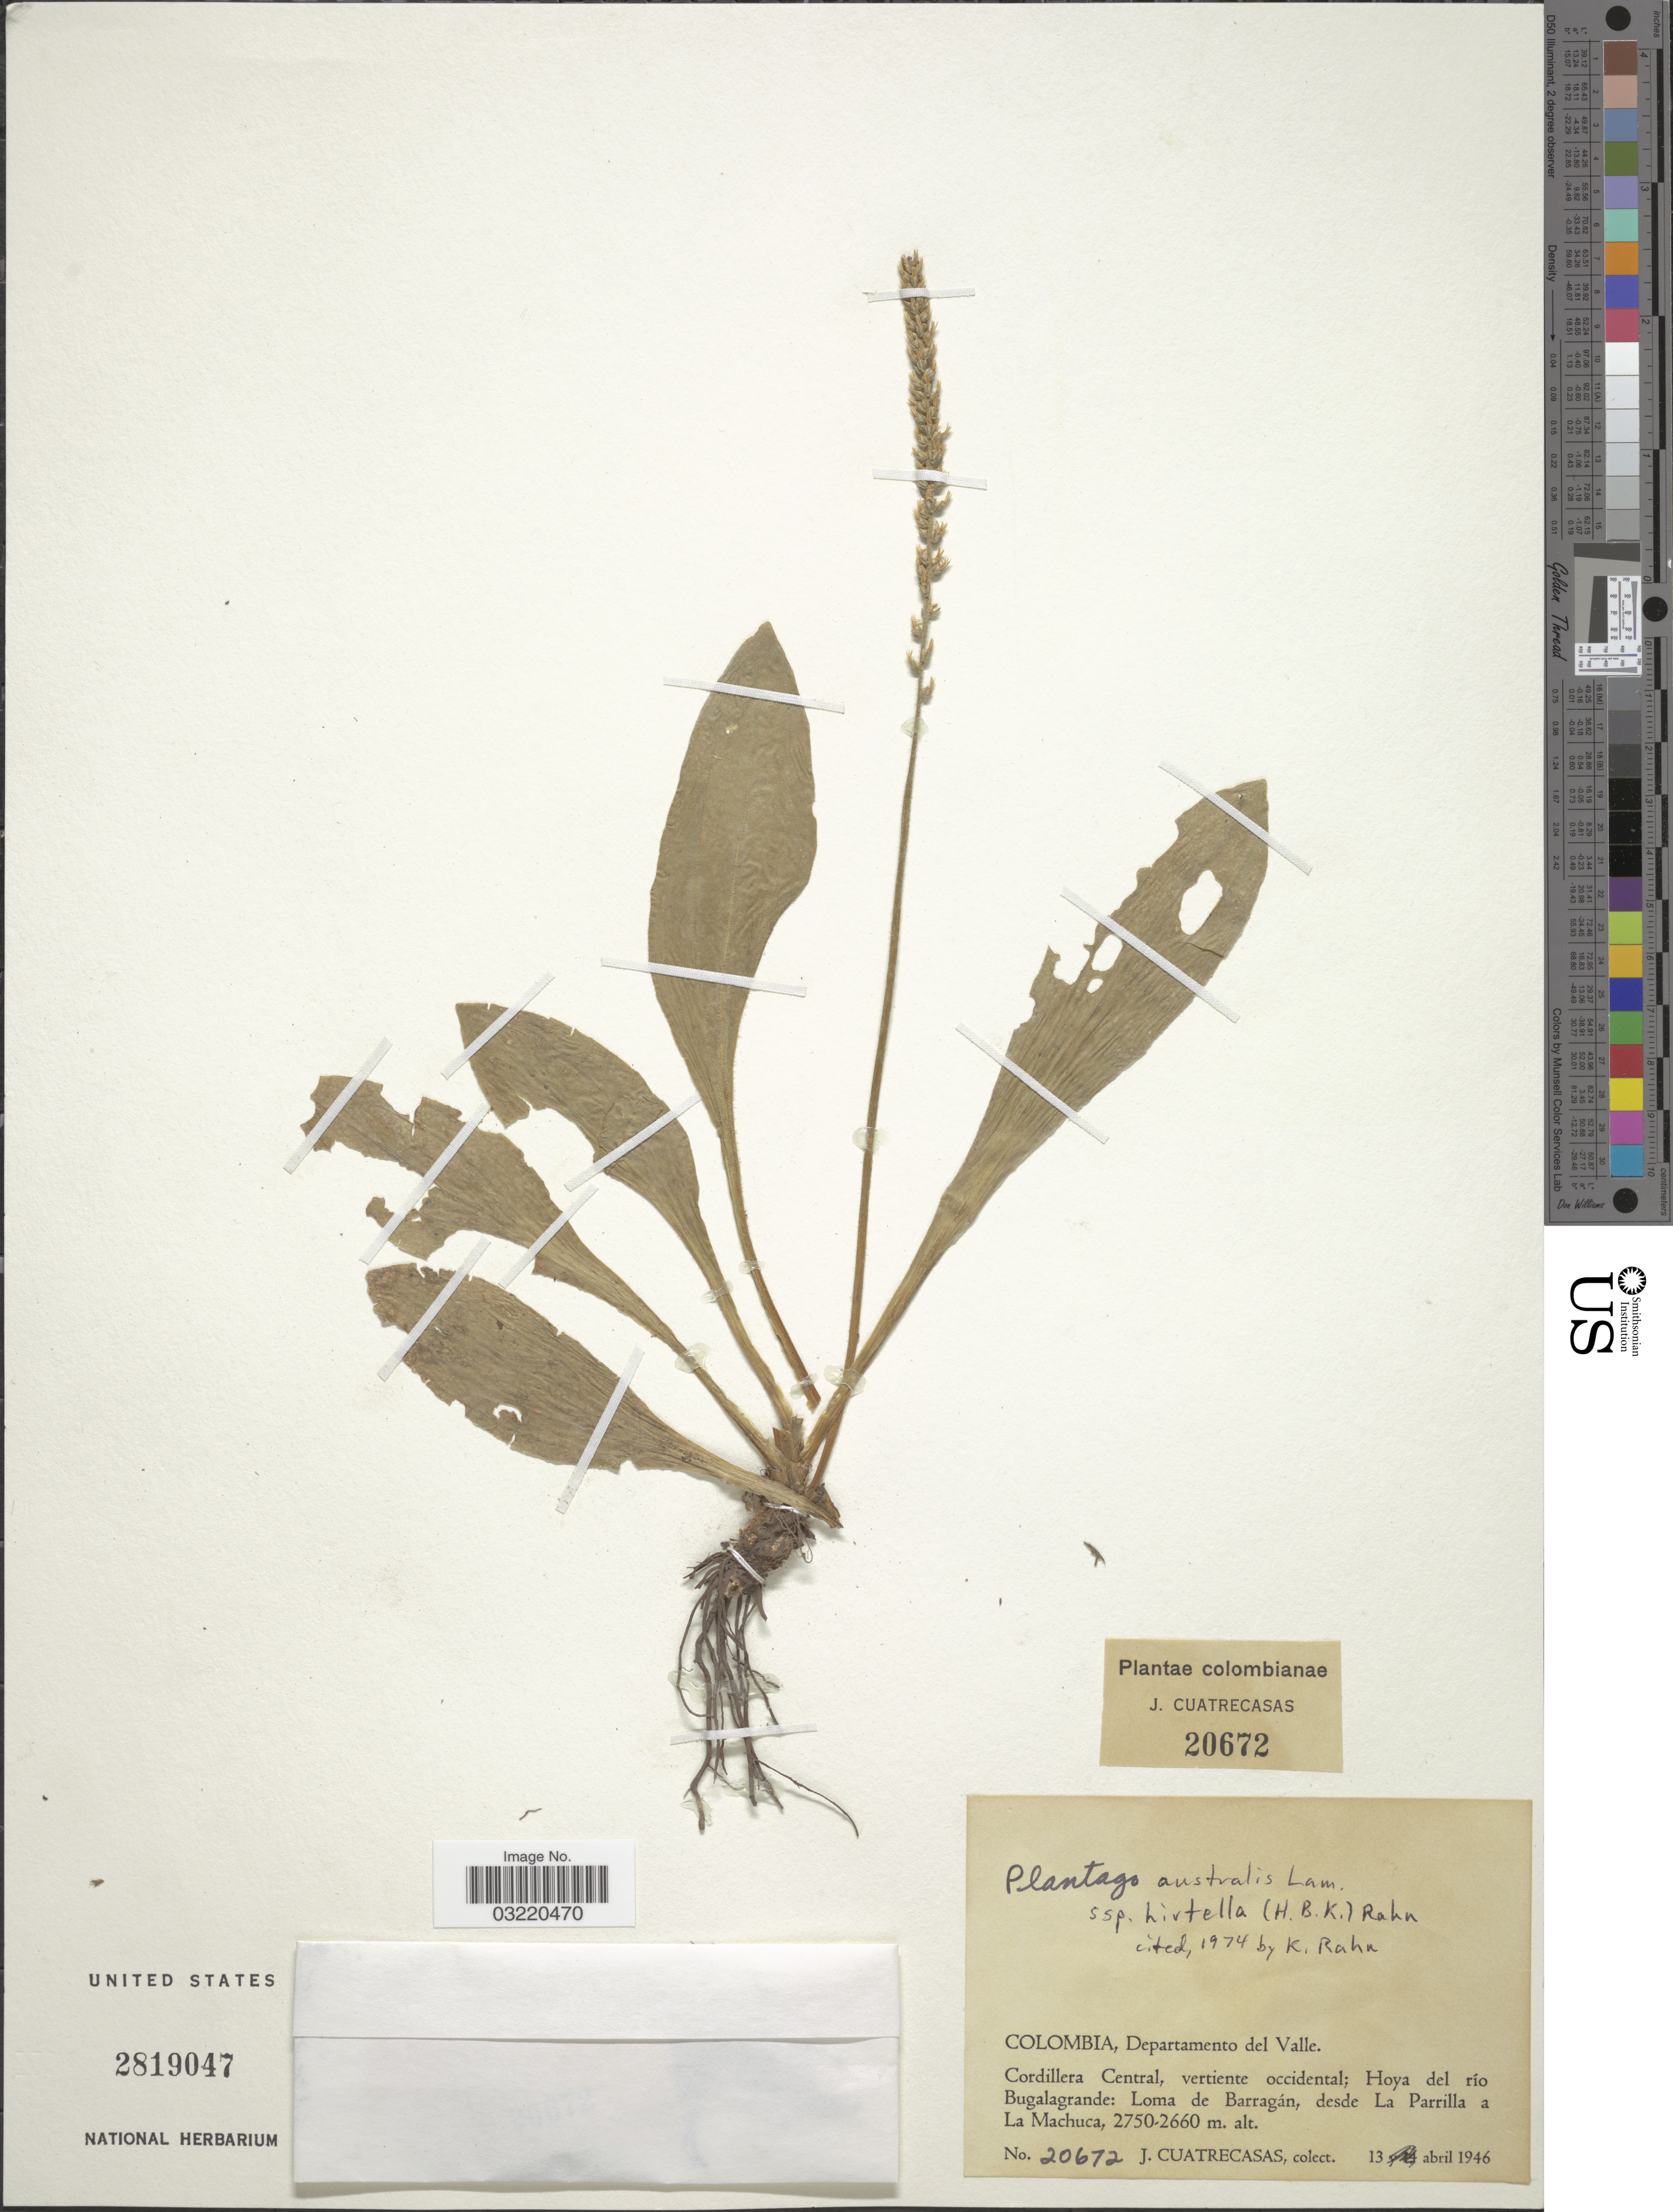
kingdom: Plantae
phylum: Tracheophyta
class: Magnoliopsida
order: Lamiales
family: Plantaginaceae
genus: Plantago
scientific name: Plantago australis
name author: Lam.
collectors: J. Cuatrecasas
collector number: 20672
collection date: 1946-04-13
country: Colombia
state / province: Valle del Cauca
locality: Departamento del Valle. Cordillera Central, vertiente occidental; Hoya del río Bugalagrande: Loma de Barragán, desde La Parrilla a La Machuca.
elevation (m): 2660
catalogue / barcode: US 2819047